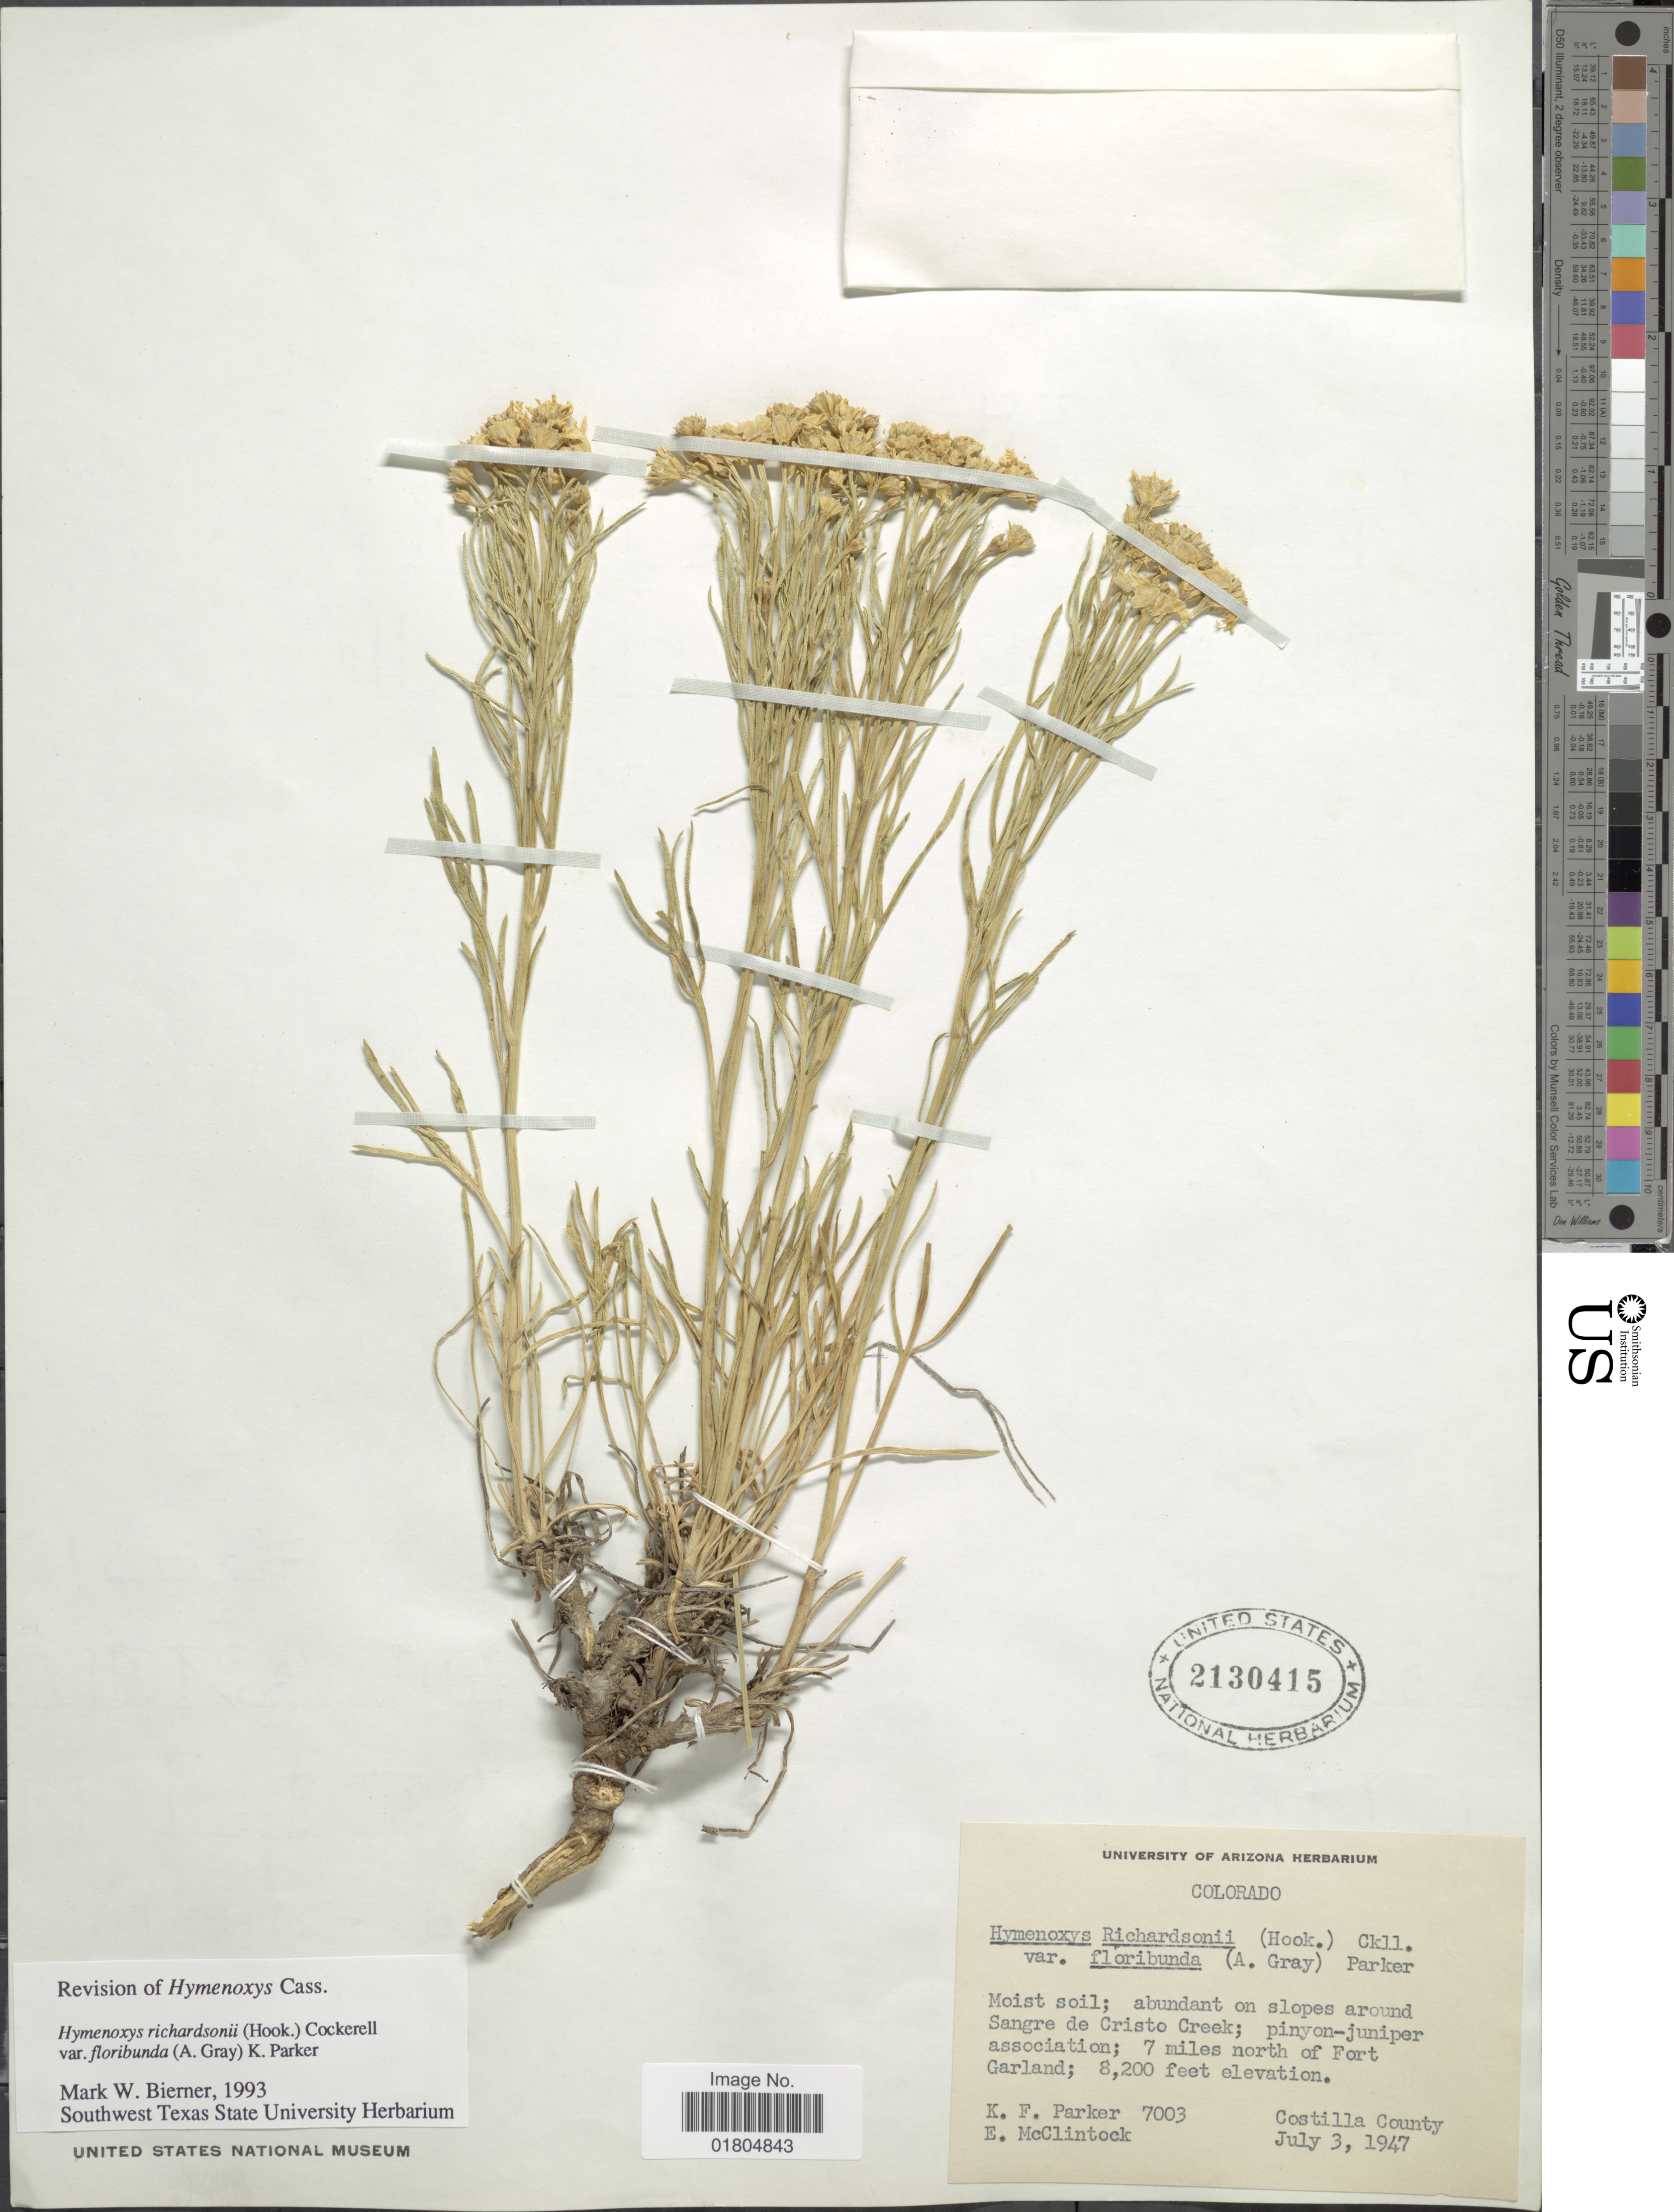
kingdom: Plantae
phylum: Tracheophyta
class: Magnoliopsida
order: Asterales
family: Asteraceae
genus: Hymenoxys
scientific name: Hymenoxys richardsonii var. floribunda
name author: (A. Gray) K.F. Parker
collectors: K. F. Parker & E. McClintock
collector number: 7003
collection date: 1947-07-03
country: United States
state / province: Colorado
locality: Around Sangre de Cristo Creek; 7 miles north of Fort Garland. Costilla County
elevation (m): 2499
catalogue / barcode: US 2130415